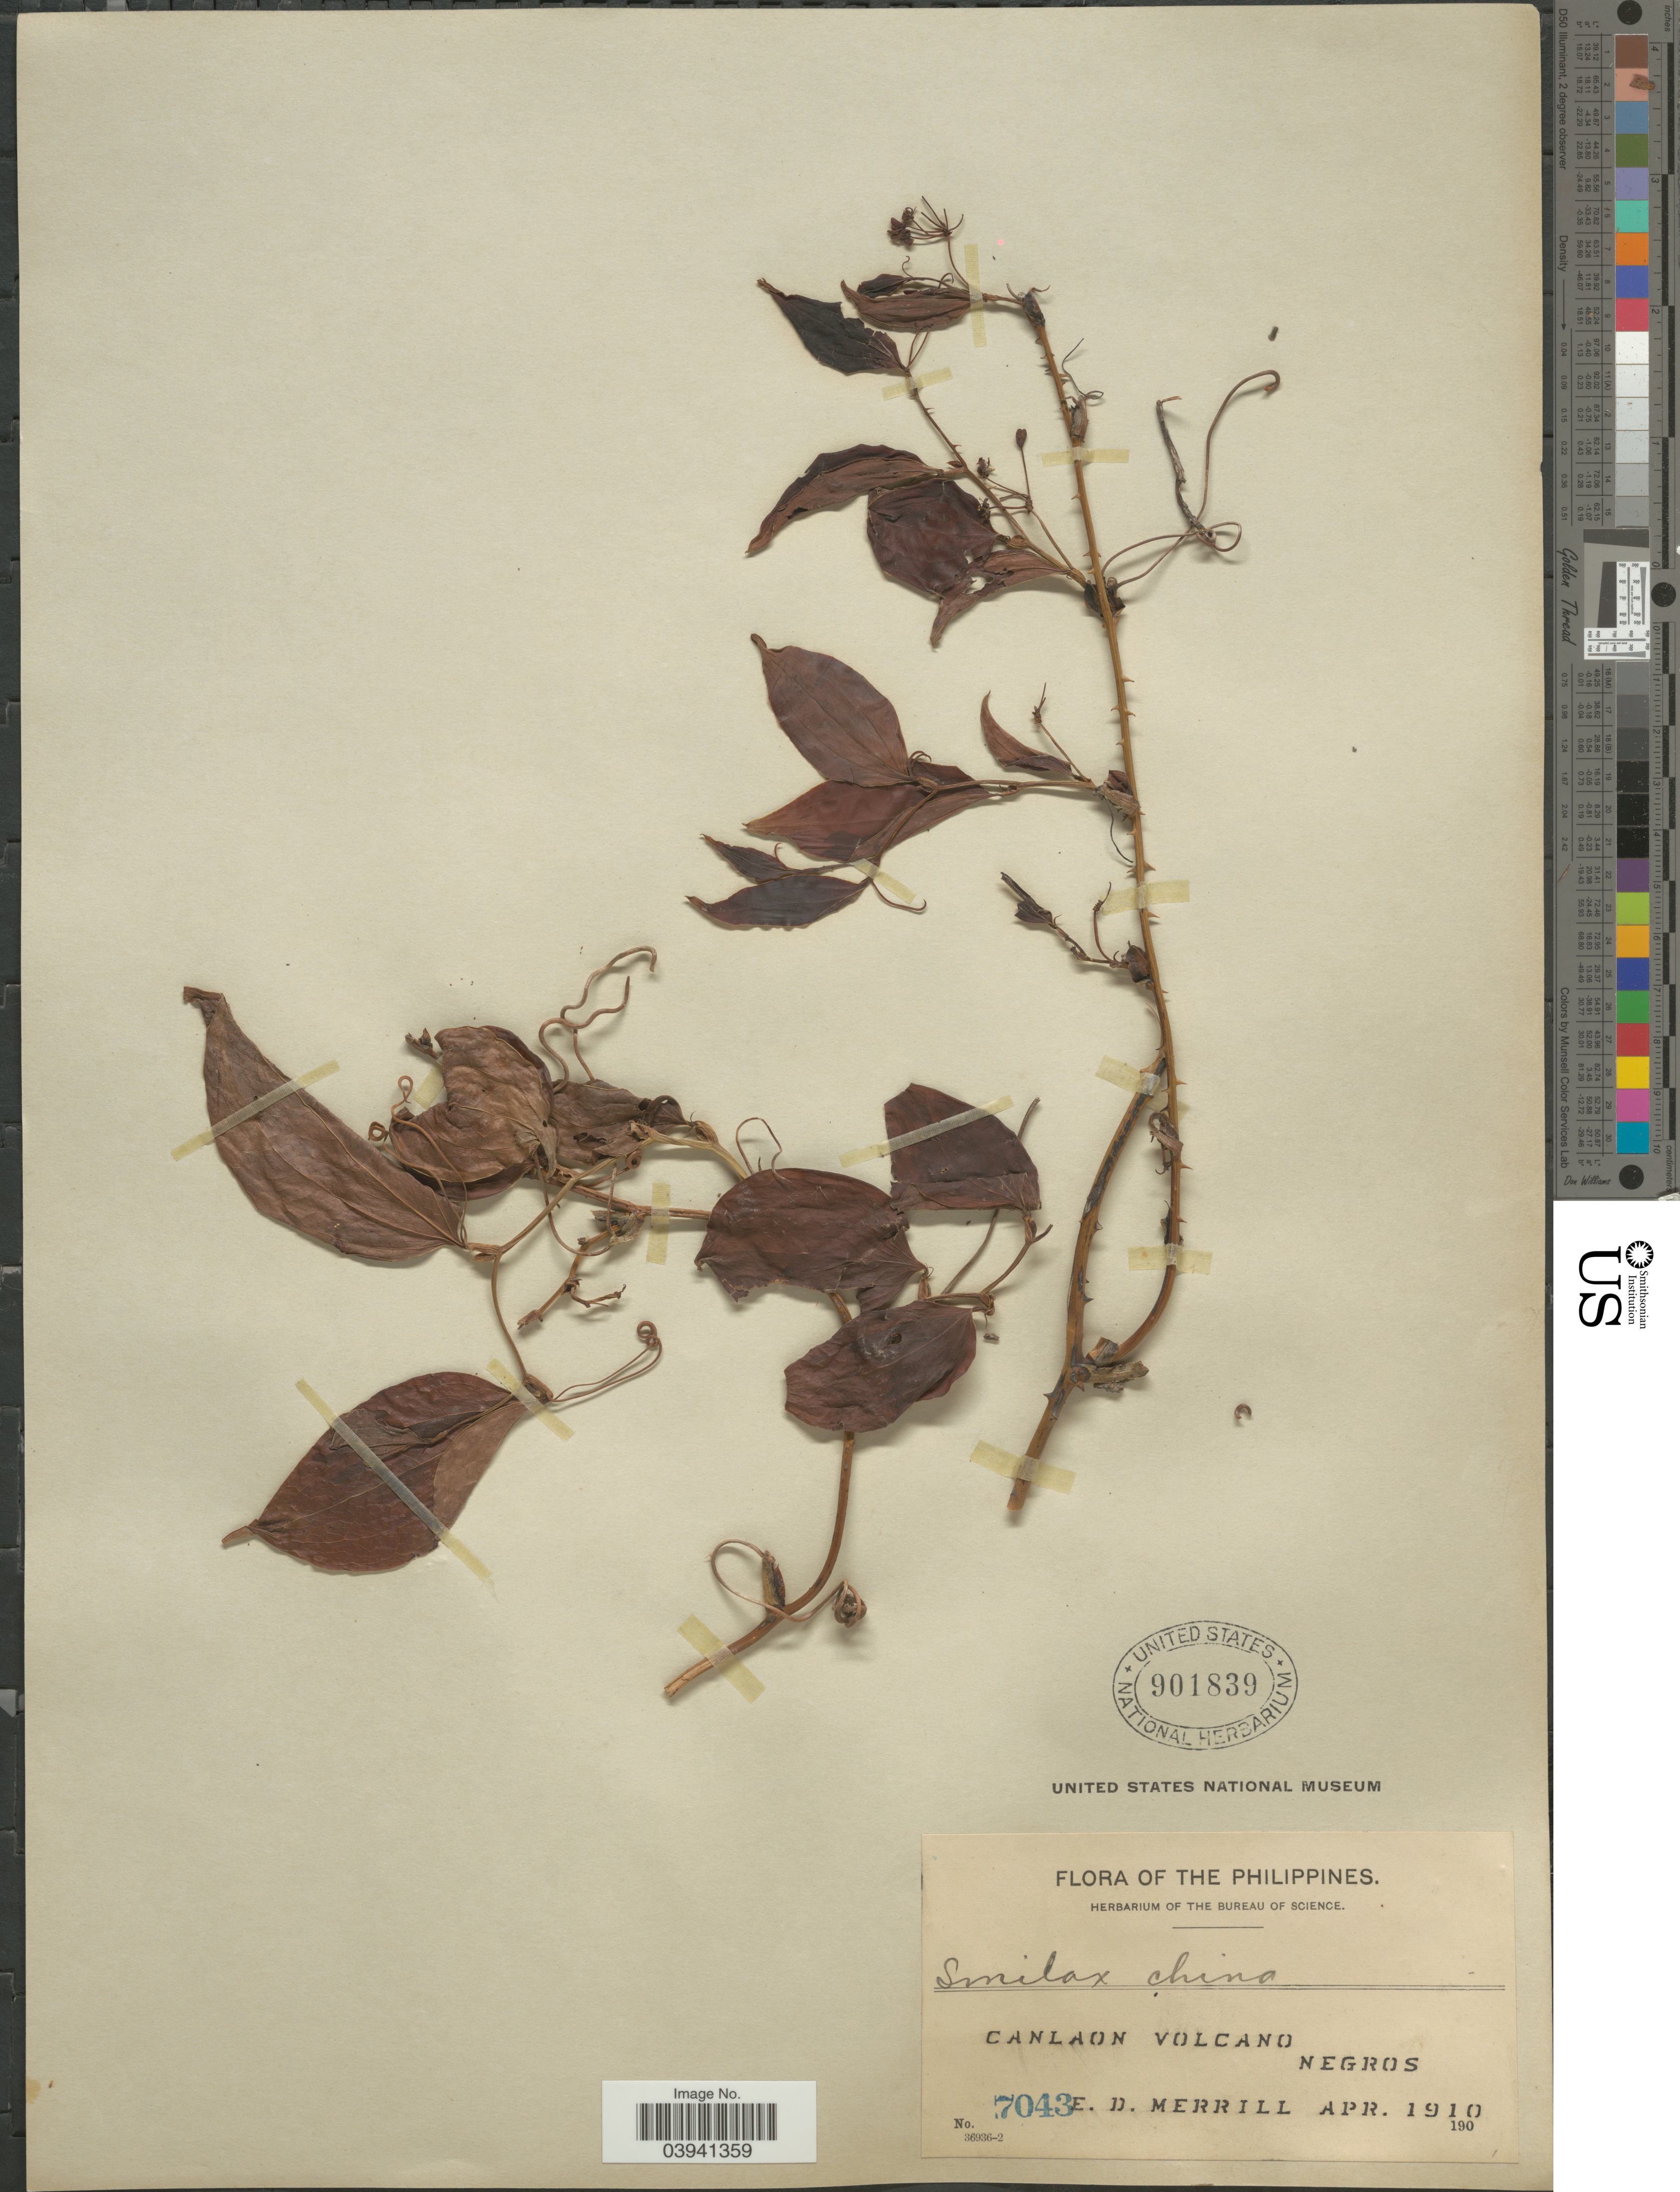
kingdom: Plantae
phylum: Tracheophyta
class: Liliopsida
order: Liliales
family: Smilacaceae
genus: Smilax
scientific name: Smilax china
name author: L.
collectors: E. D. Merrill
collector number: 7043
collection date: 1910-04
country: Philippines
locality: Canlaon Volcano. Negros.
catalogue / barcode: US 901839